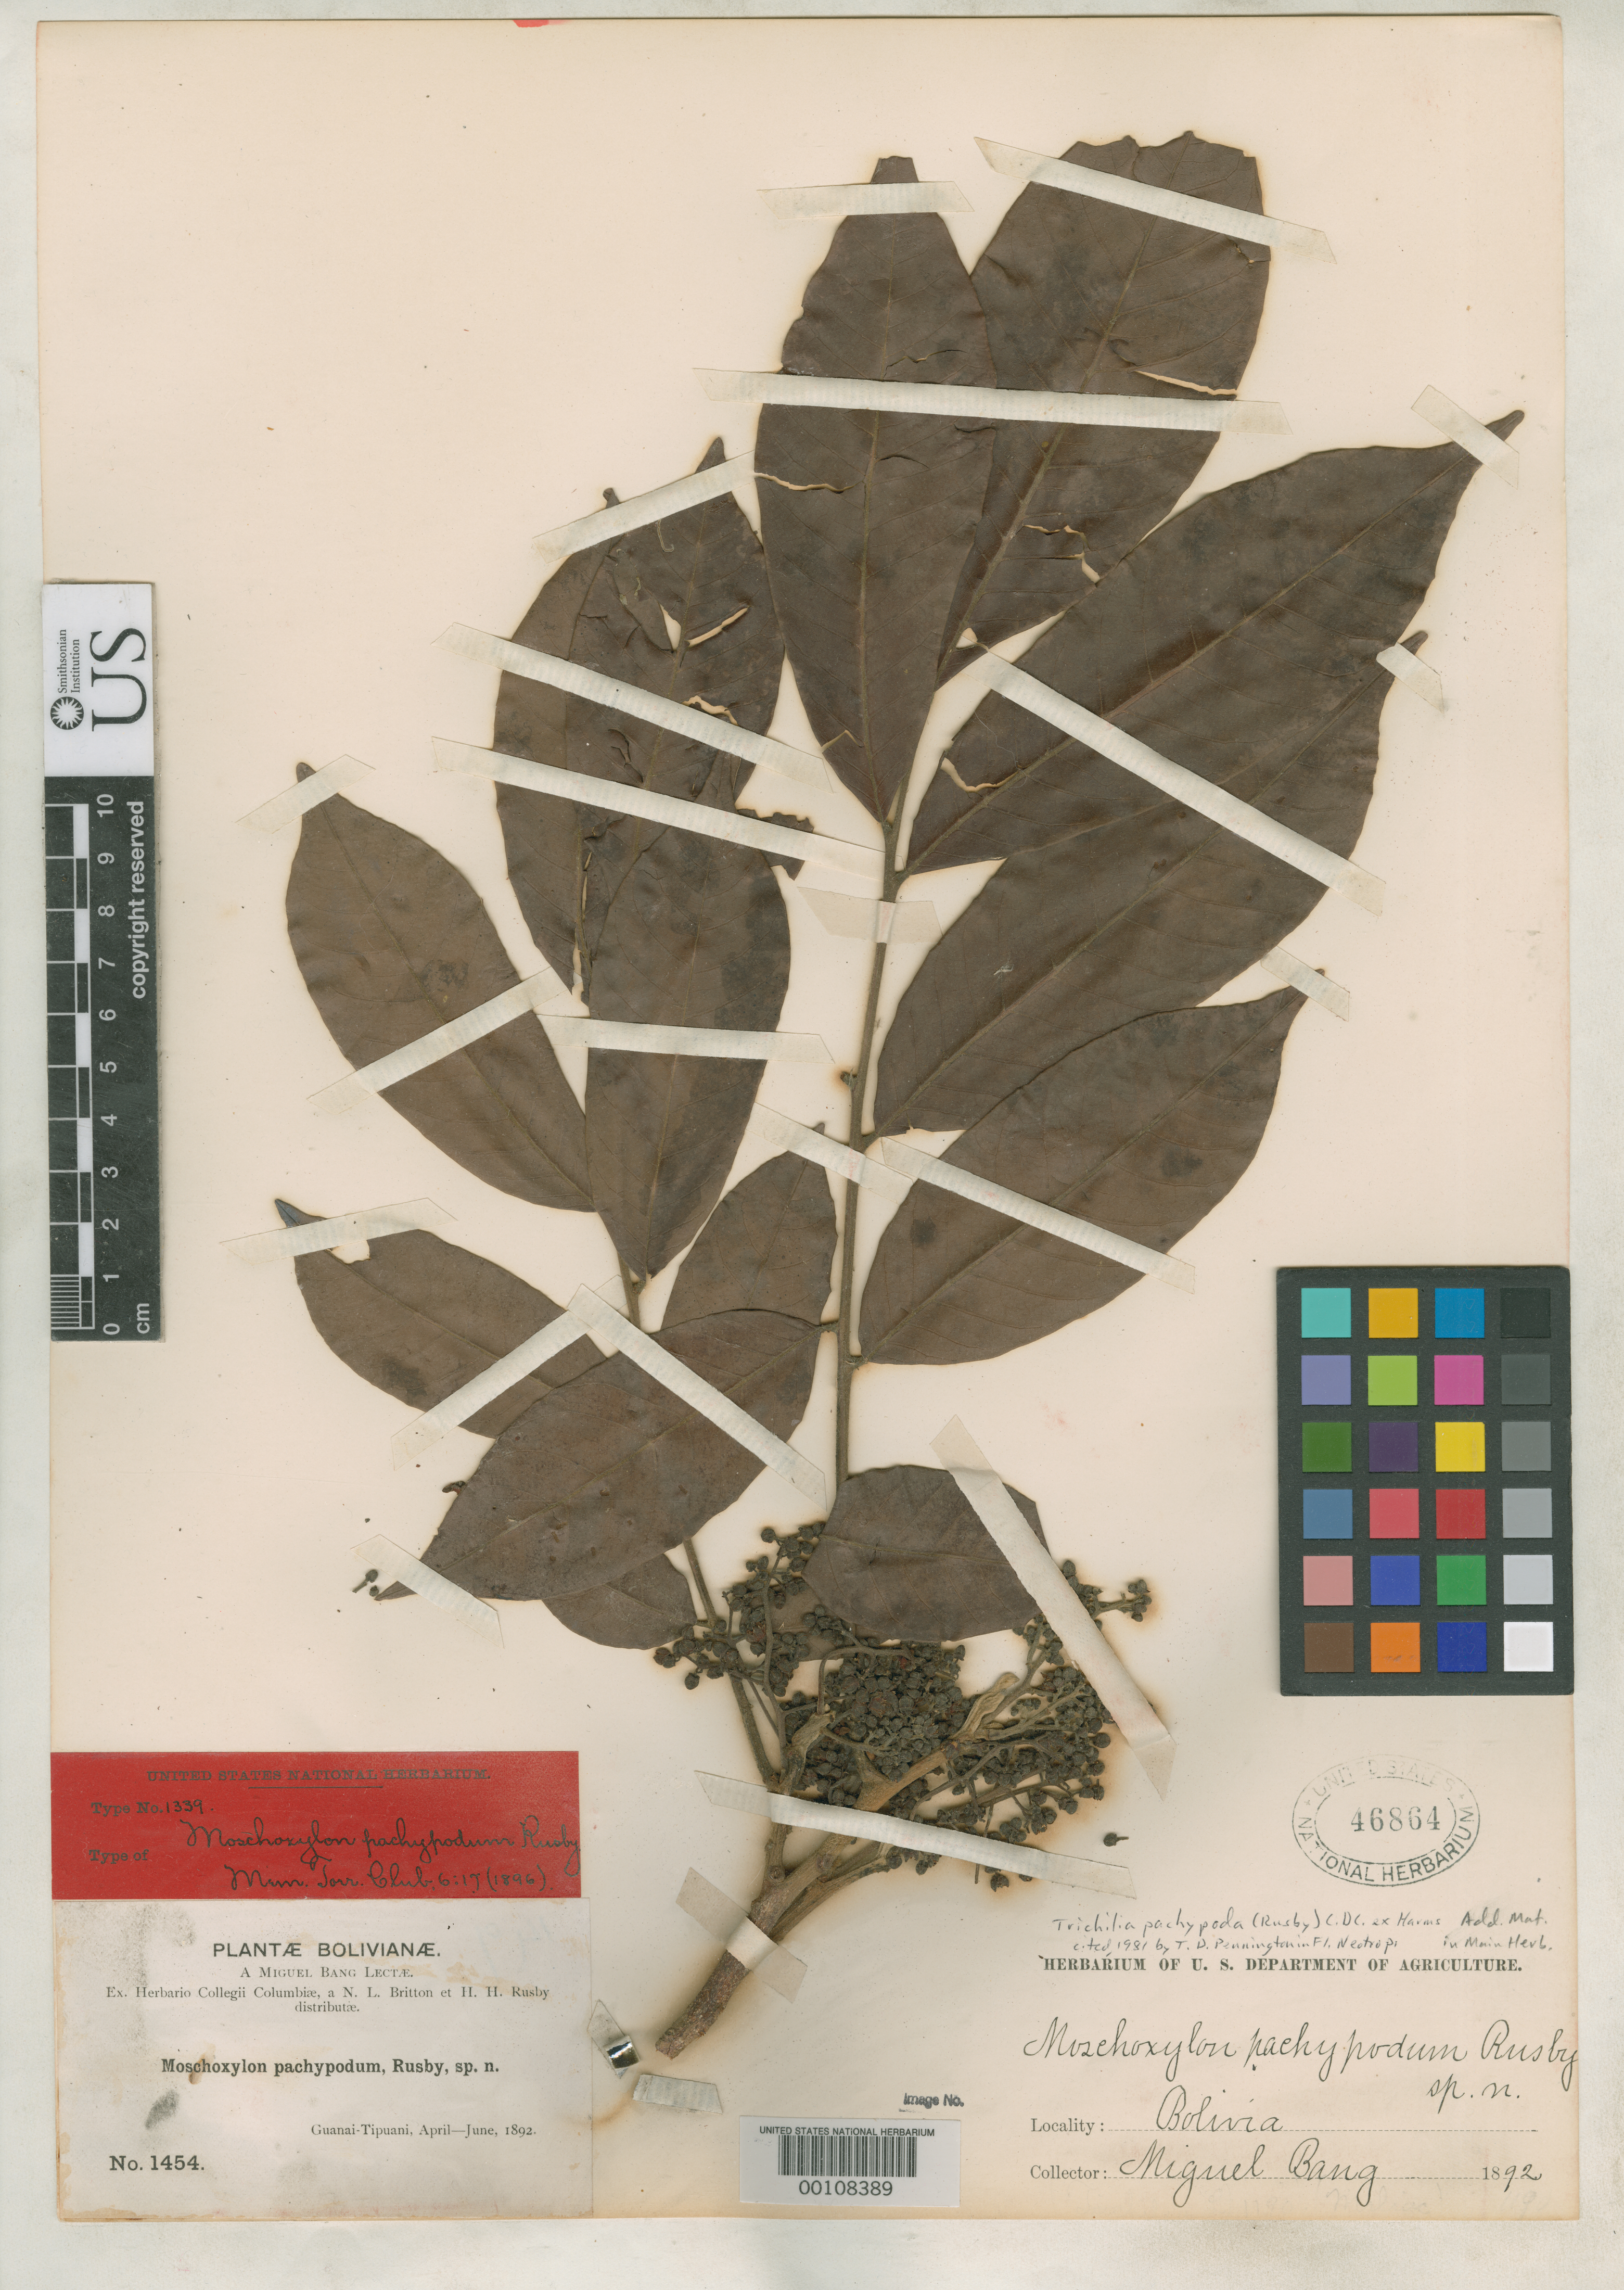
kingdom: Plantae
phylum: Tracheophyta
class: Magnoliopsida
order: Sapindales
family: Meliaceae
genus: Moschoxylum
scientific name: Moschoxylum pachypodum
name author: Rusby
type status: Isotype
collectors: M. Bang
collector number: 1454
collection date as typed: Apr 1892 to -- Jun 1892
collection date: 1892-04/1892-06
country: Bolivia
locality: Between Guanai and Tipuani.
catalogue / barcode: US 46864